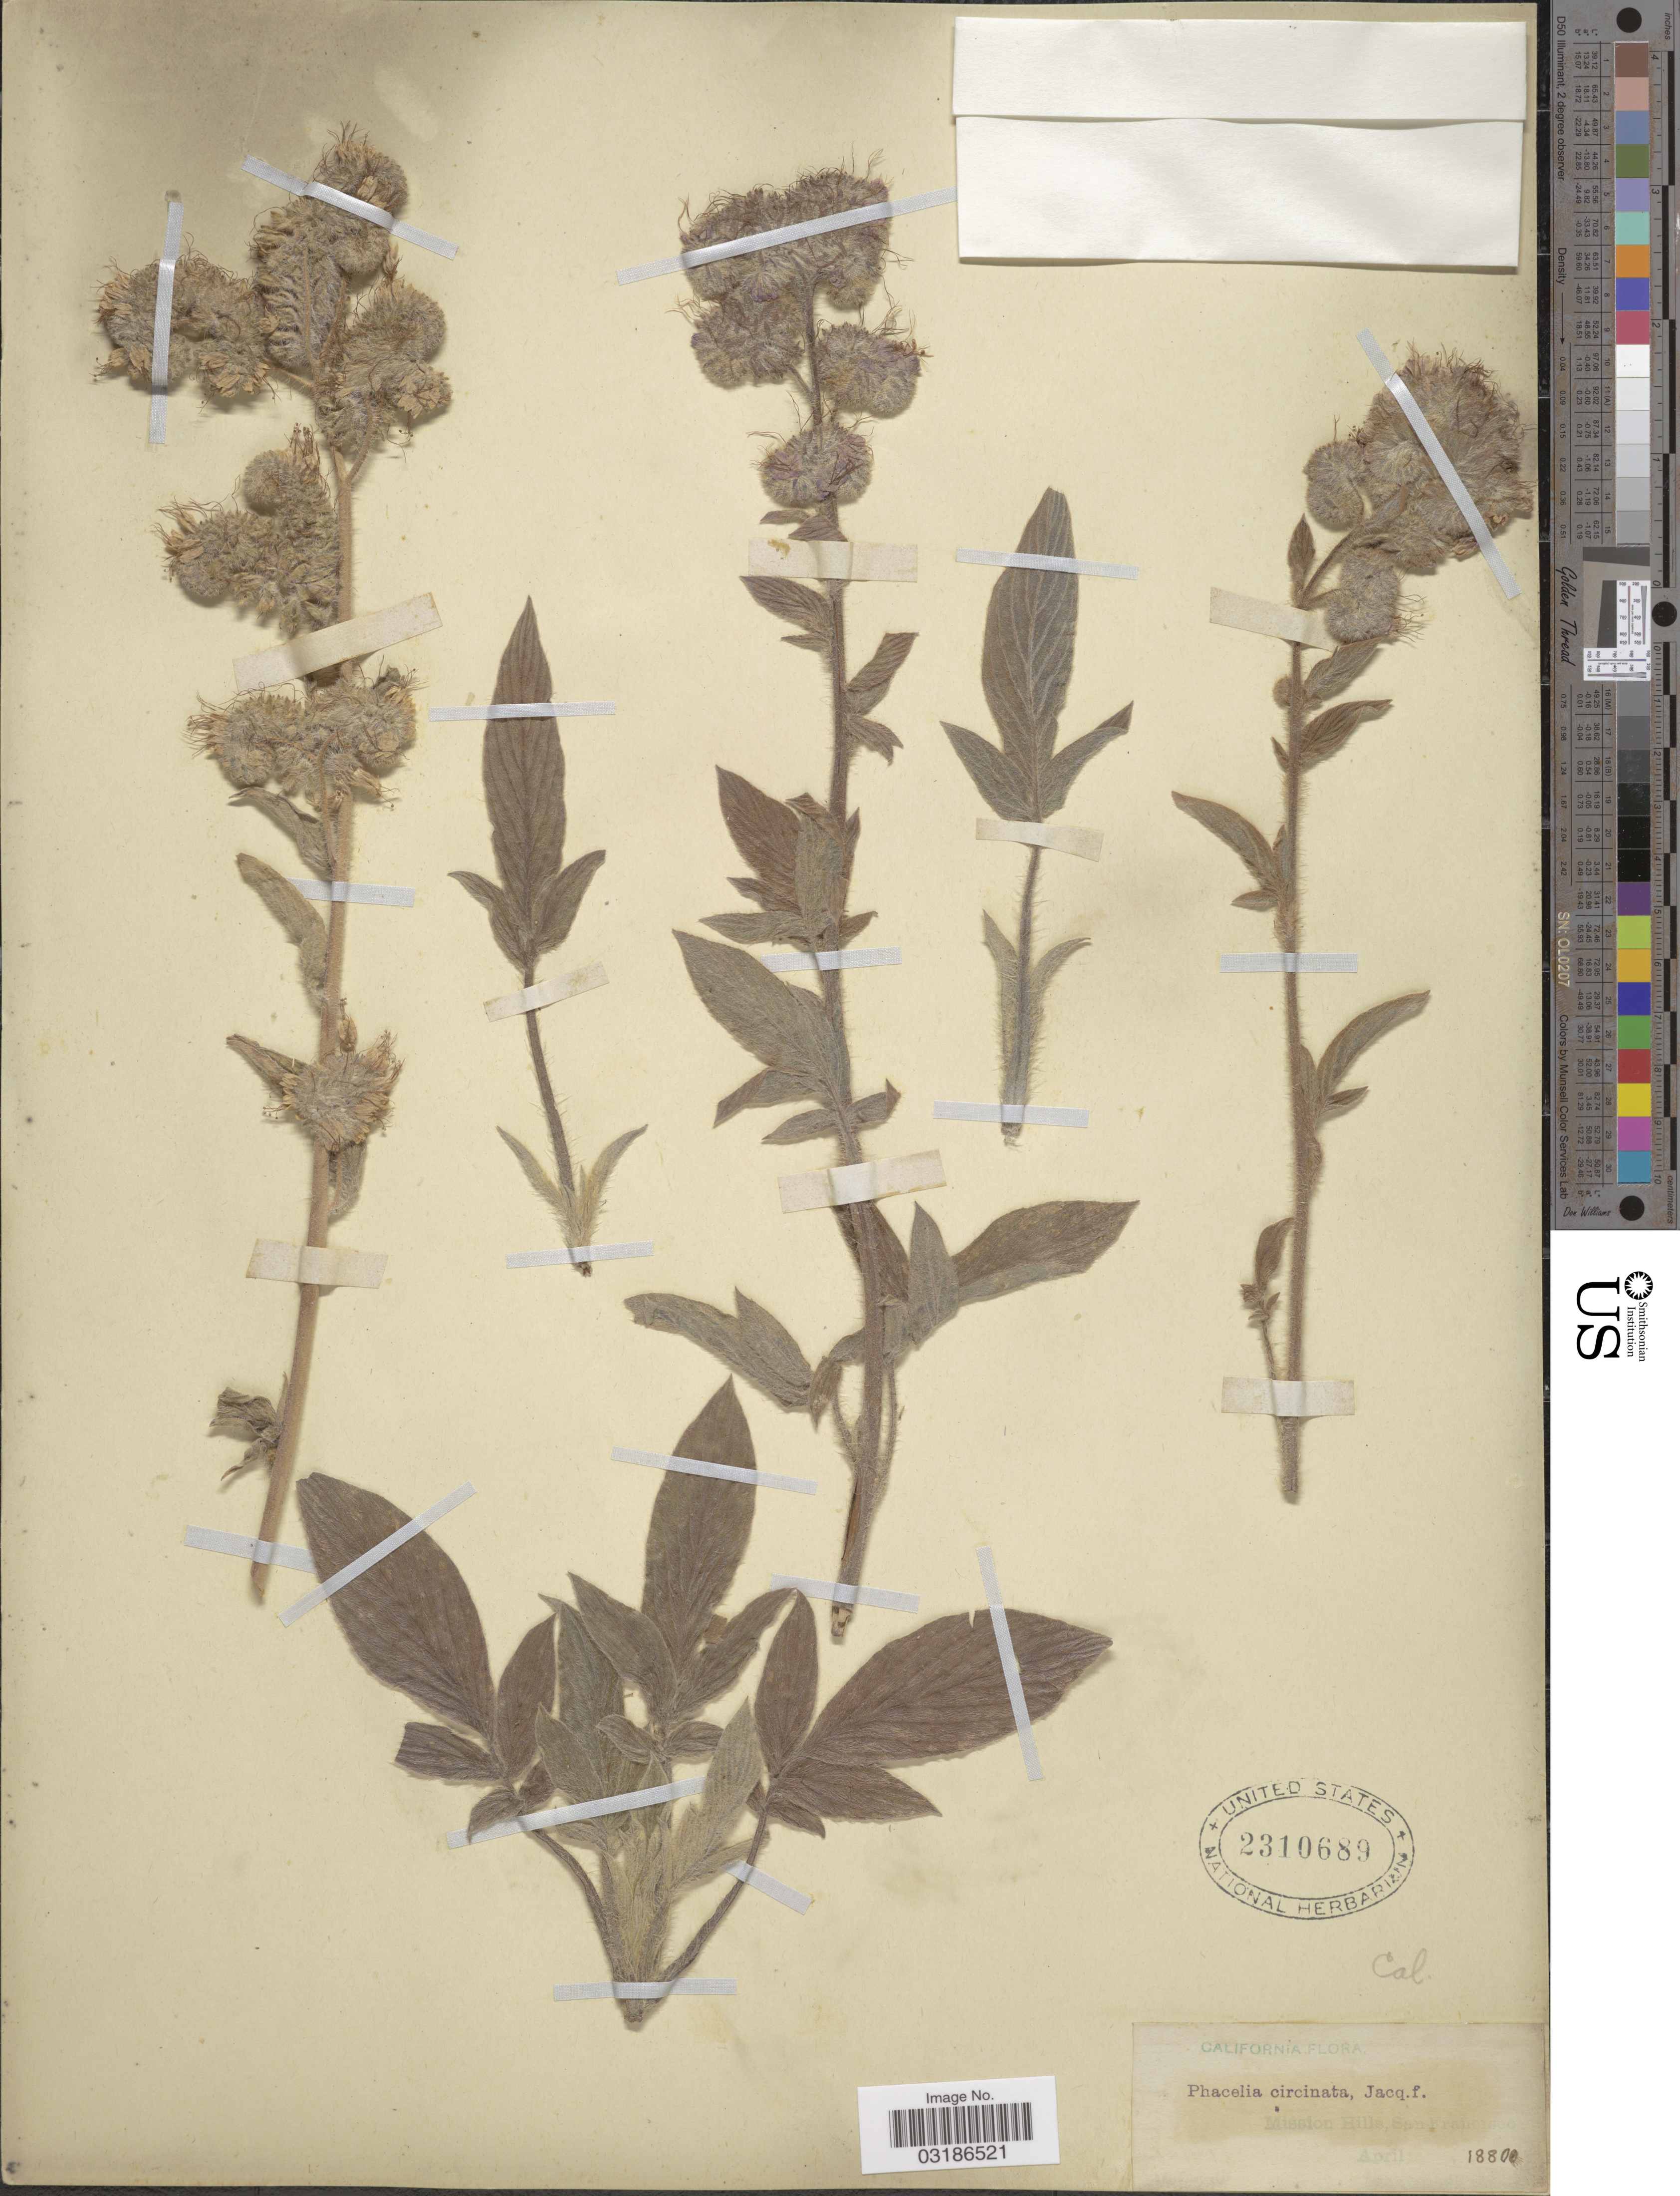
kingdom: Plantae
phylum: Tracheophyta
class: Magnoliopsida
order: Boraginales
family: Hydrophyllaceae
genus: Phacelia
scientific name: Phacelia hastata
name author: Douglas ex Lehm.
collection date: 1880-04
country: United States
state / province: California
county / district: San Francisco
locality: Mission Hills, San Francisco.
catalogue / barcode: US 2310689